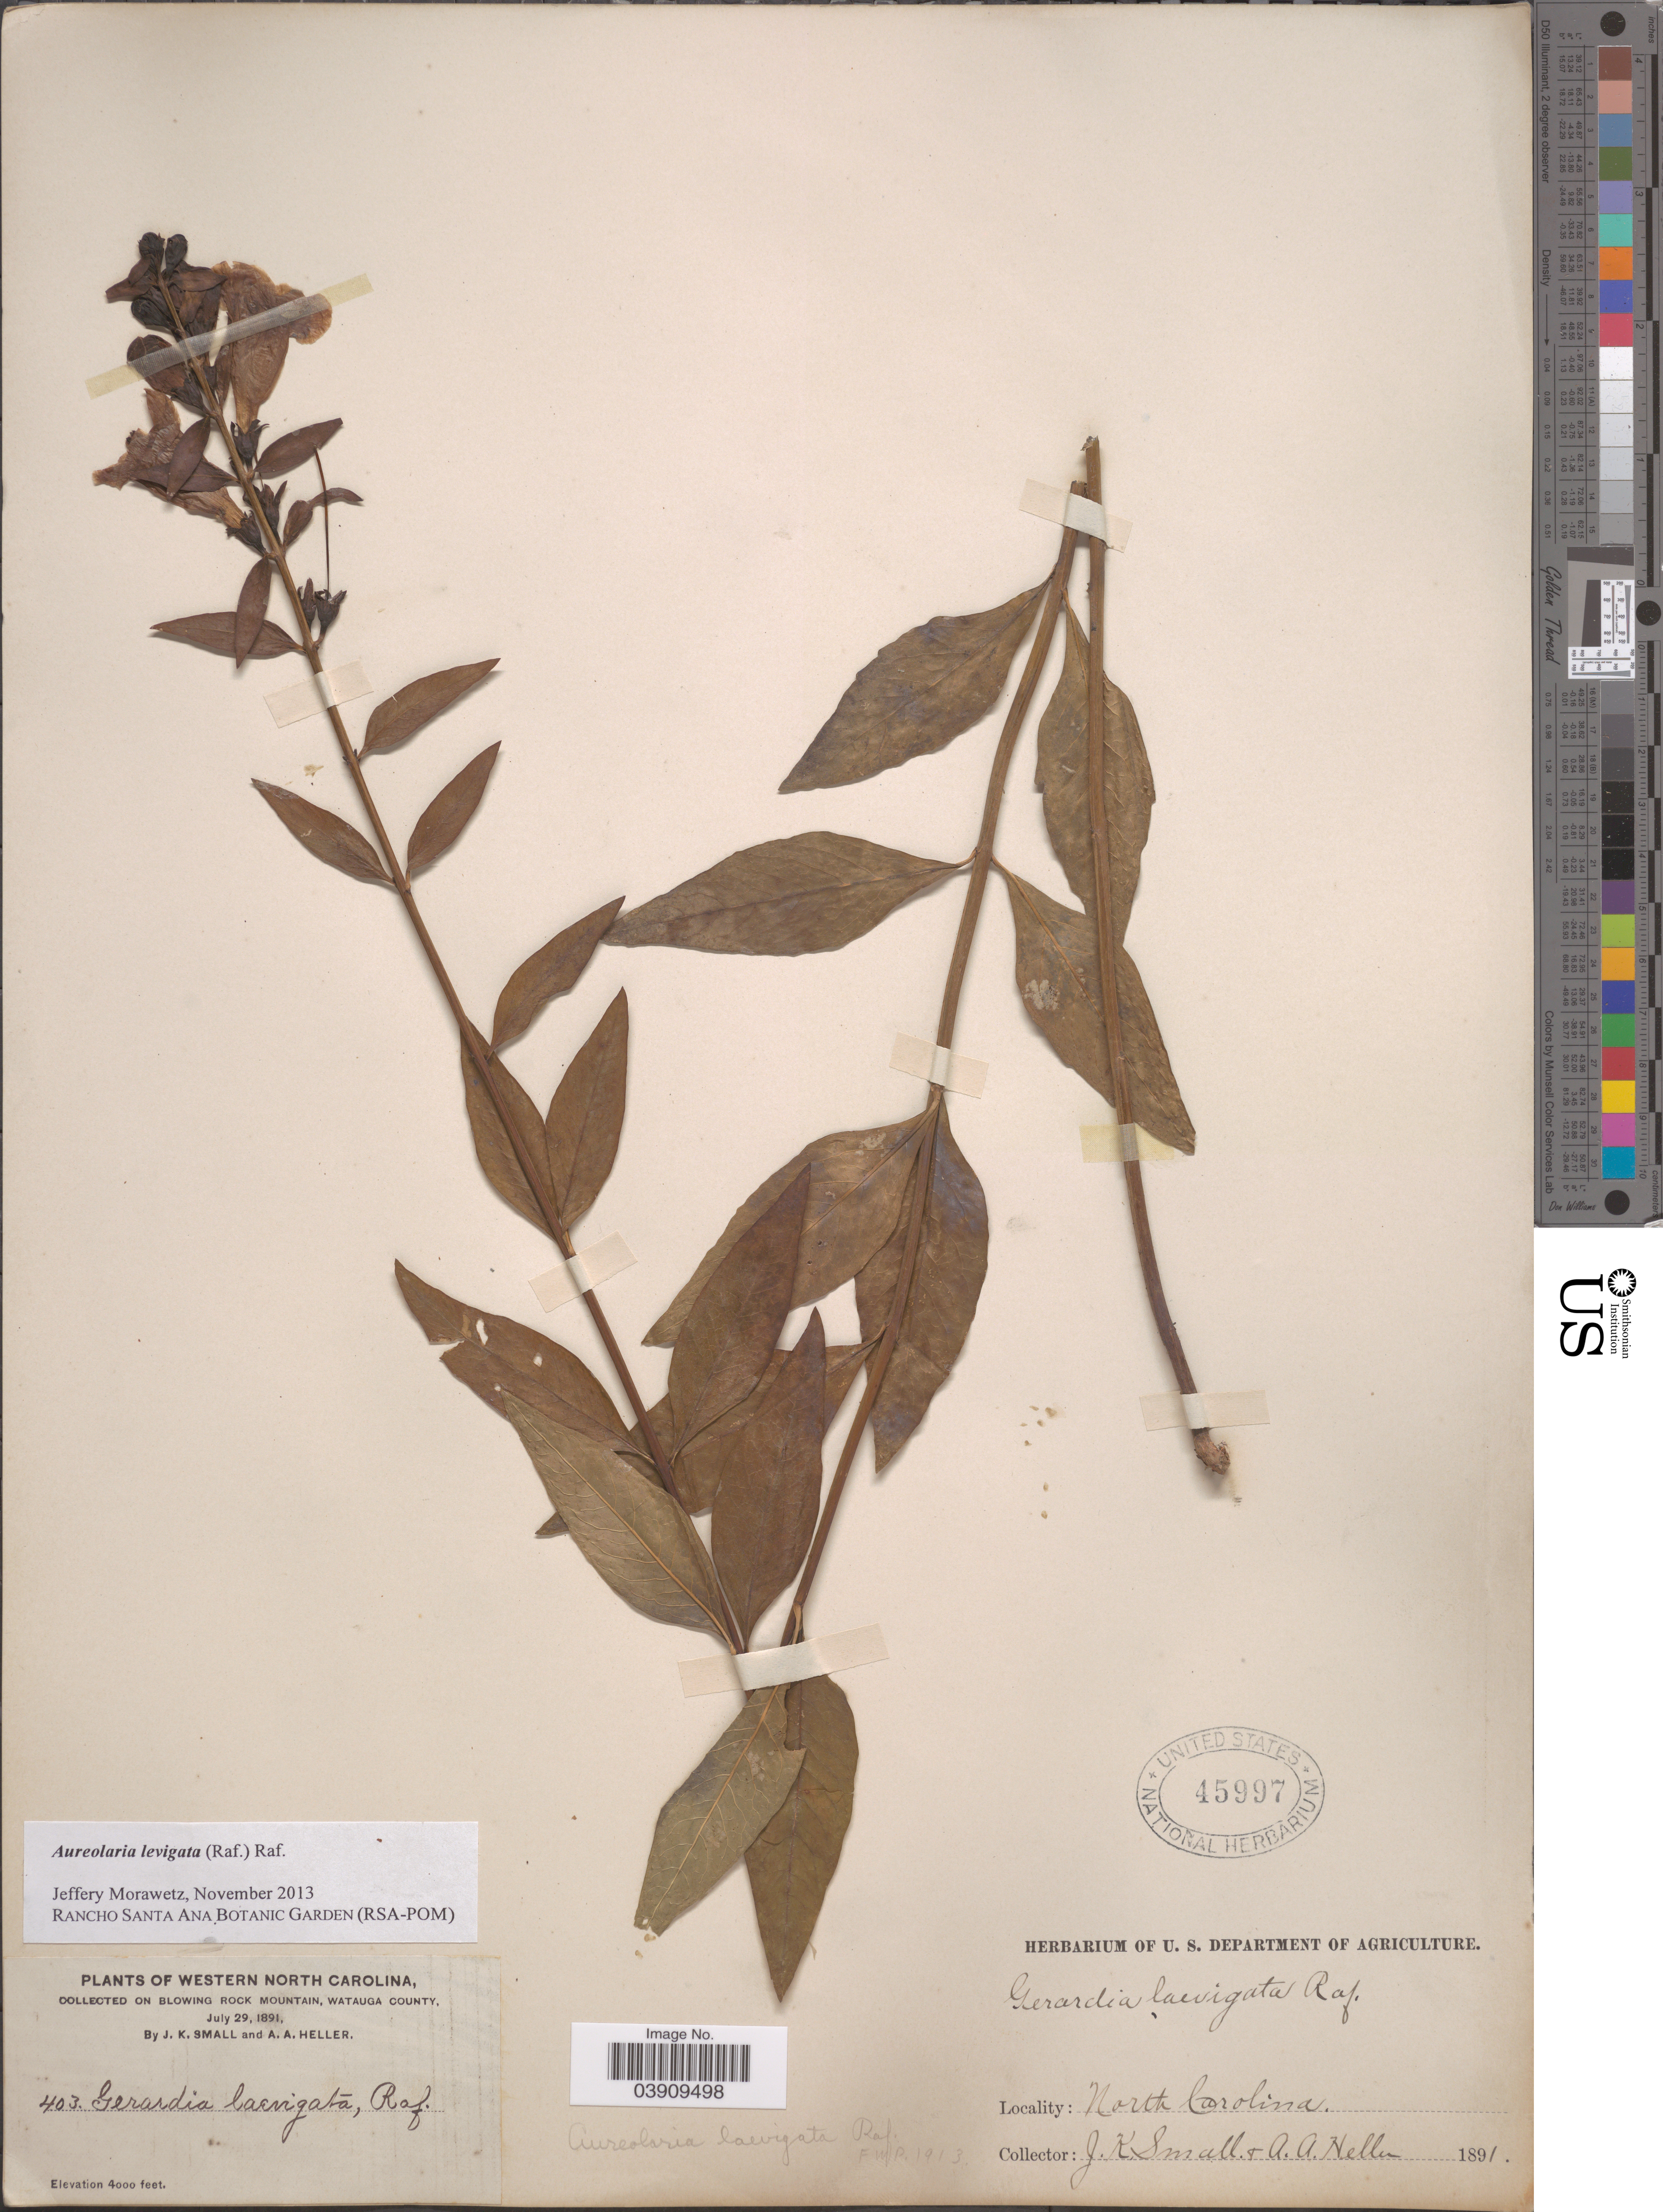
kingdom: Plantae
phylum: Tracheophyta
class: Magnoliopsida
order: Lamiales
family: Orobanchaceae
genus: Aureolaria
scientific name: Aureolaria laevigata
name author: (Raf.) Raf.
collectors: J. K. Small & A. A. Heller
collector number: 403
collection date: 1891-07-29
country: United States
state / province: North Carolina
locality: Western North Carolina. On Blowing Rock Mountain, Watauga County.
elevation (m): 1219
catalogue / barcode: US 45997